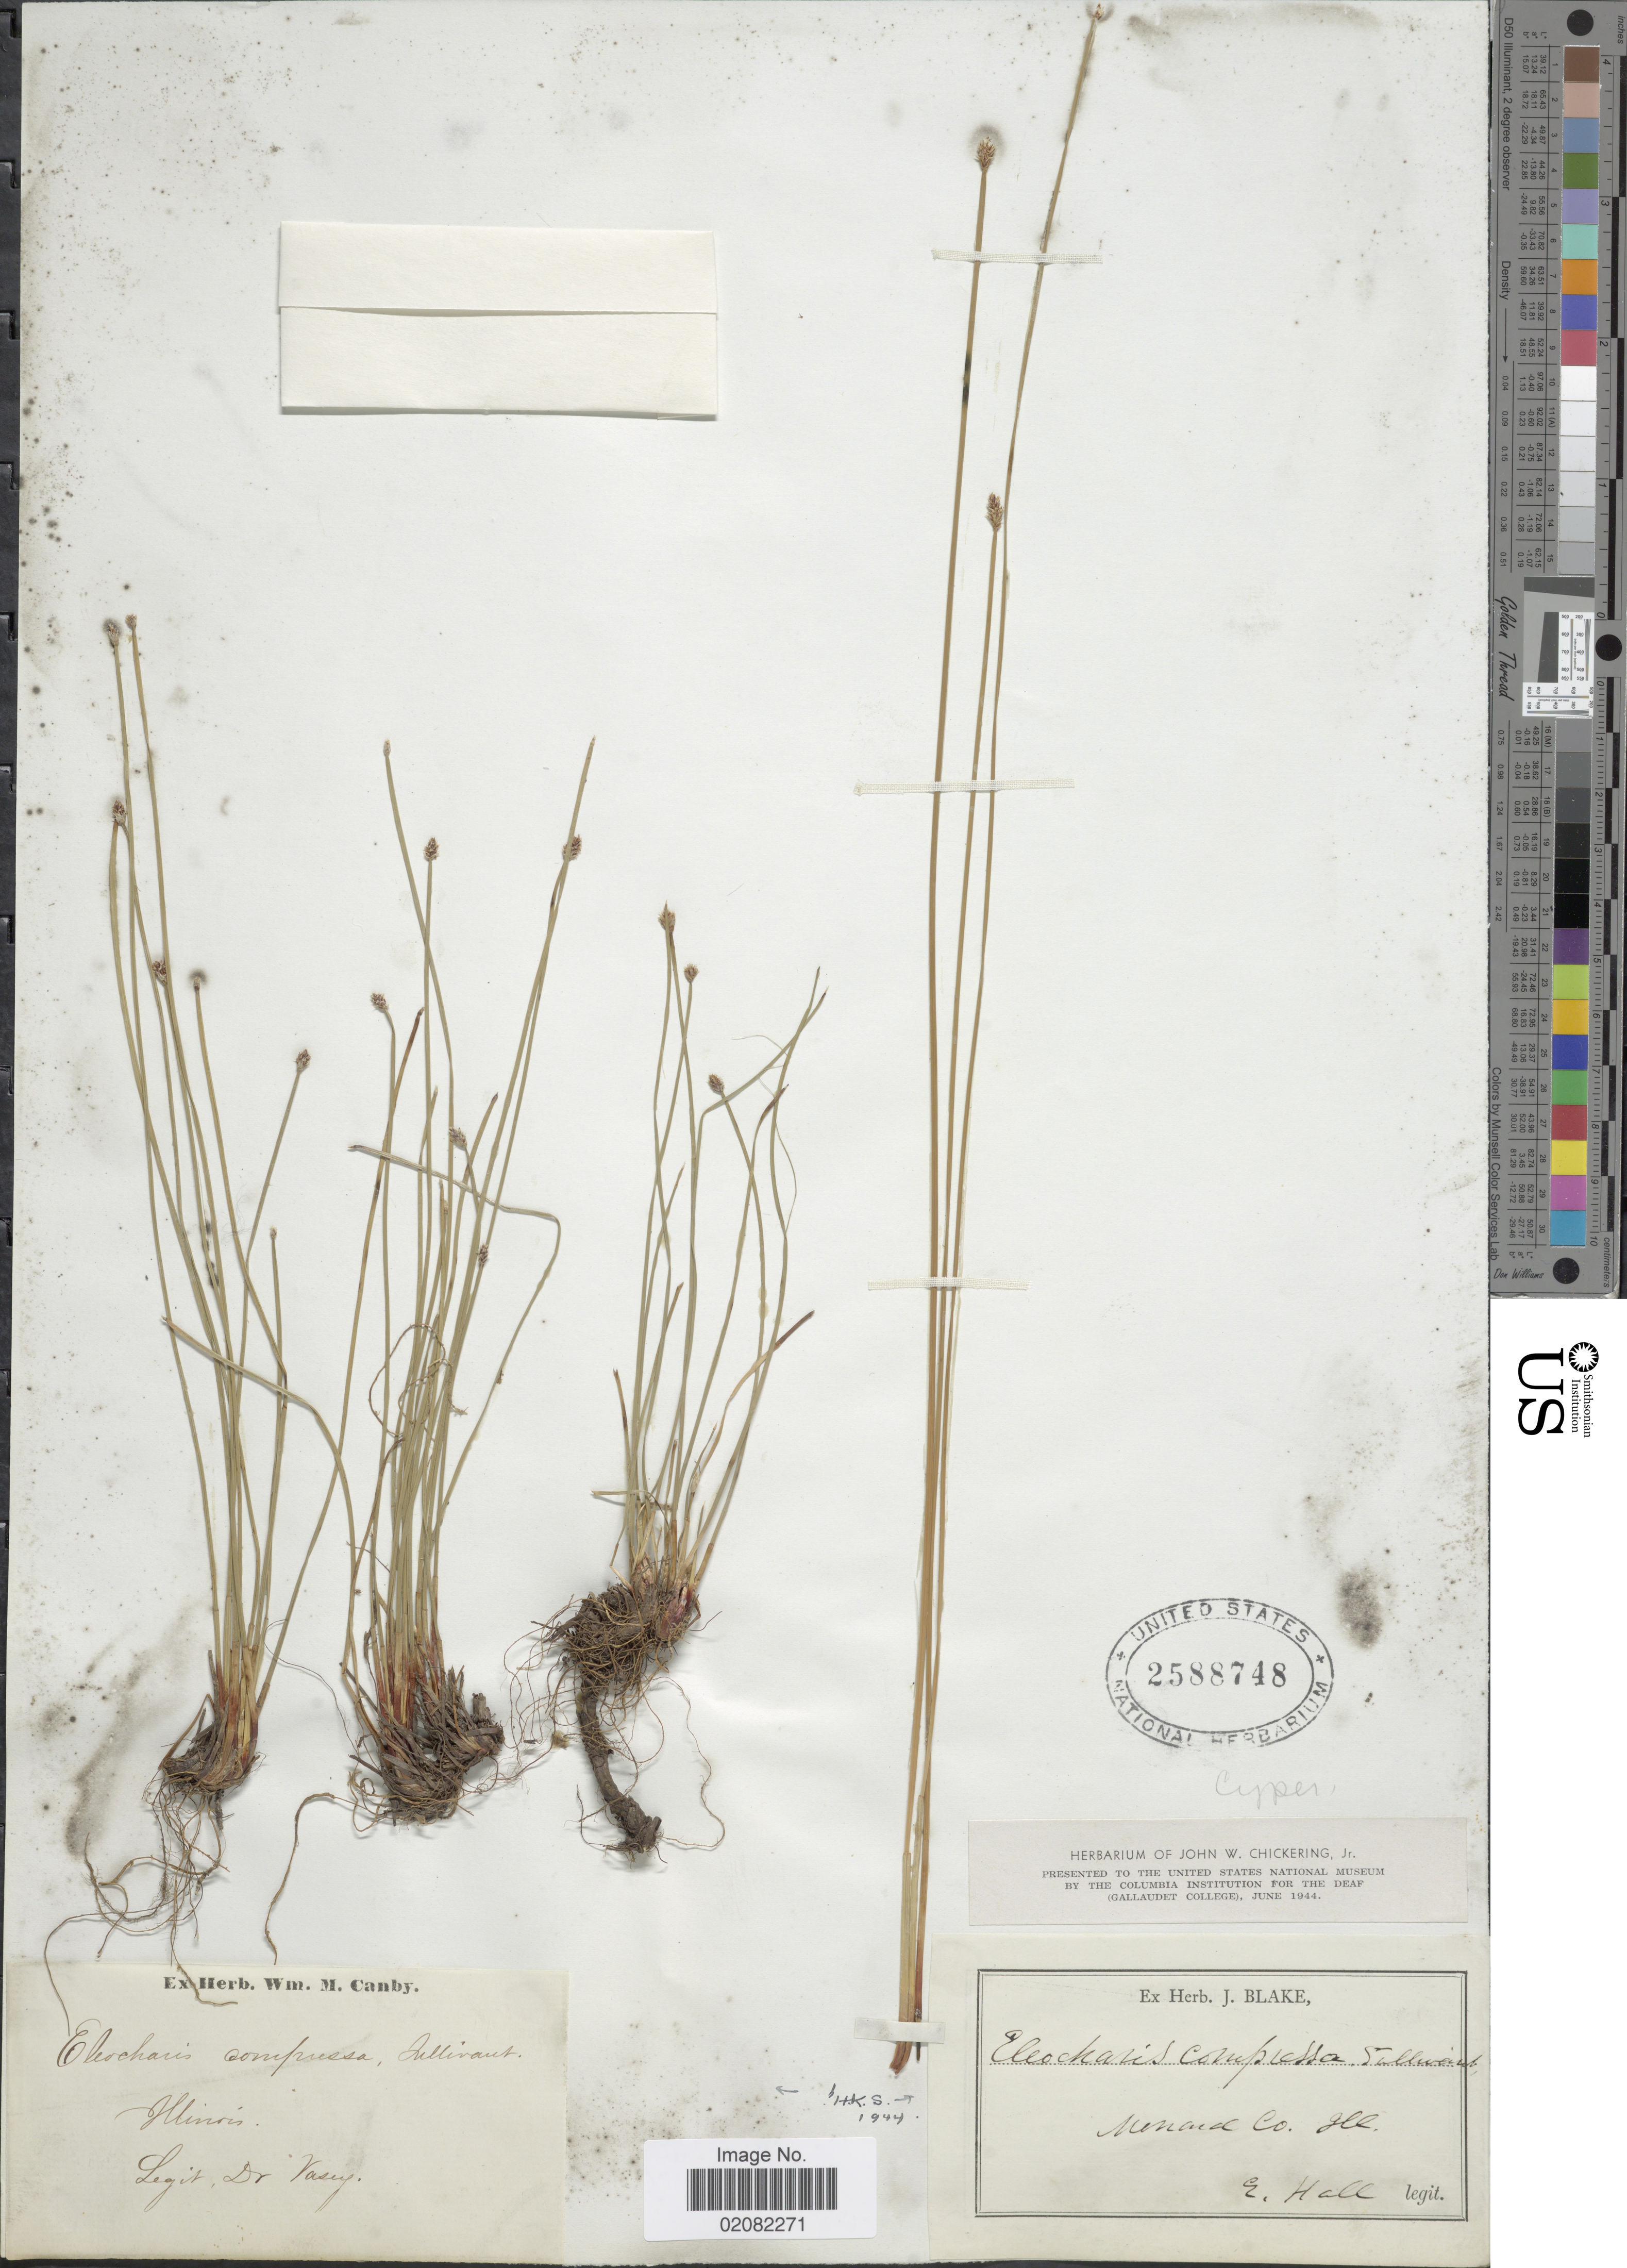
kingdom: Plantae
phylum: Tracheophyta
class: Liliopsida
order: Poales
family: Cyperaceae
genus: Eleocharis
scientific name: Eleocharis compressa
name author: Sull.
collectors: E. Hall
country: United States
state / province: Illinois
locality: Menard Co., Ill.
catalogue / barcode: US 2588748